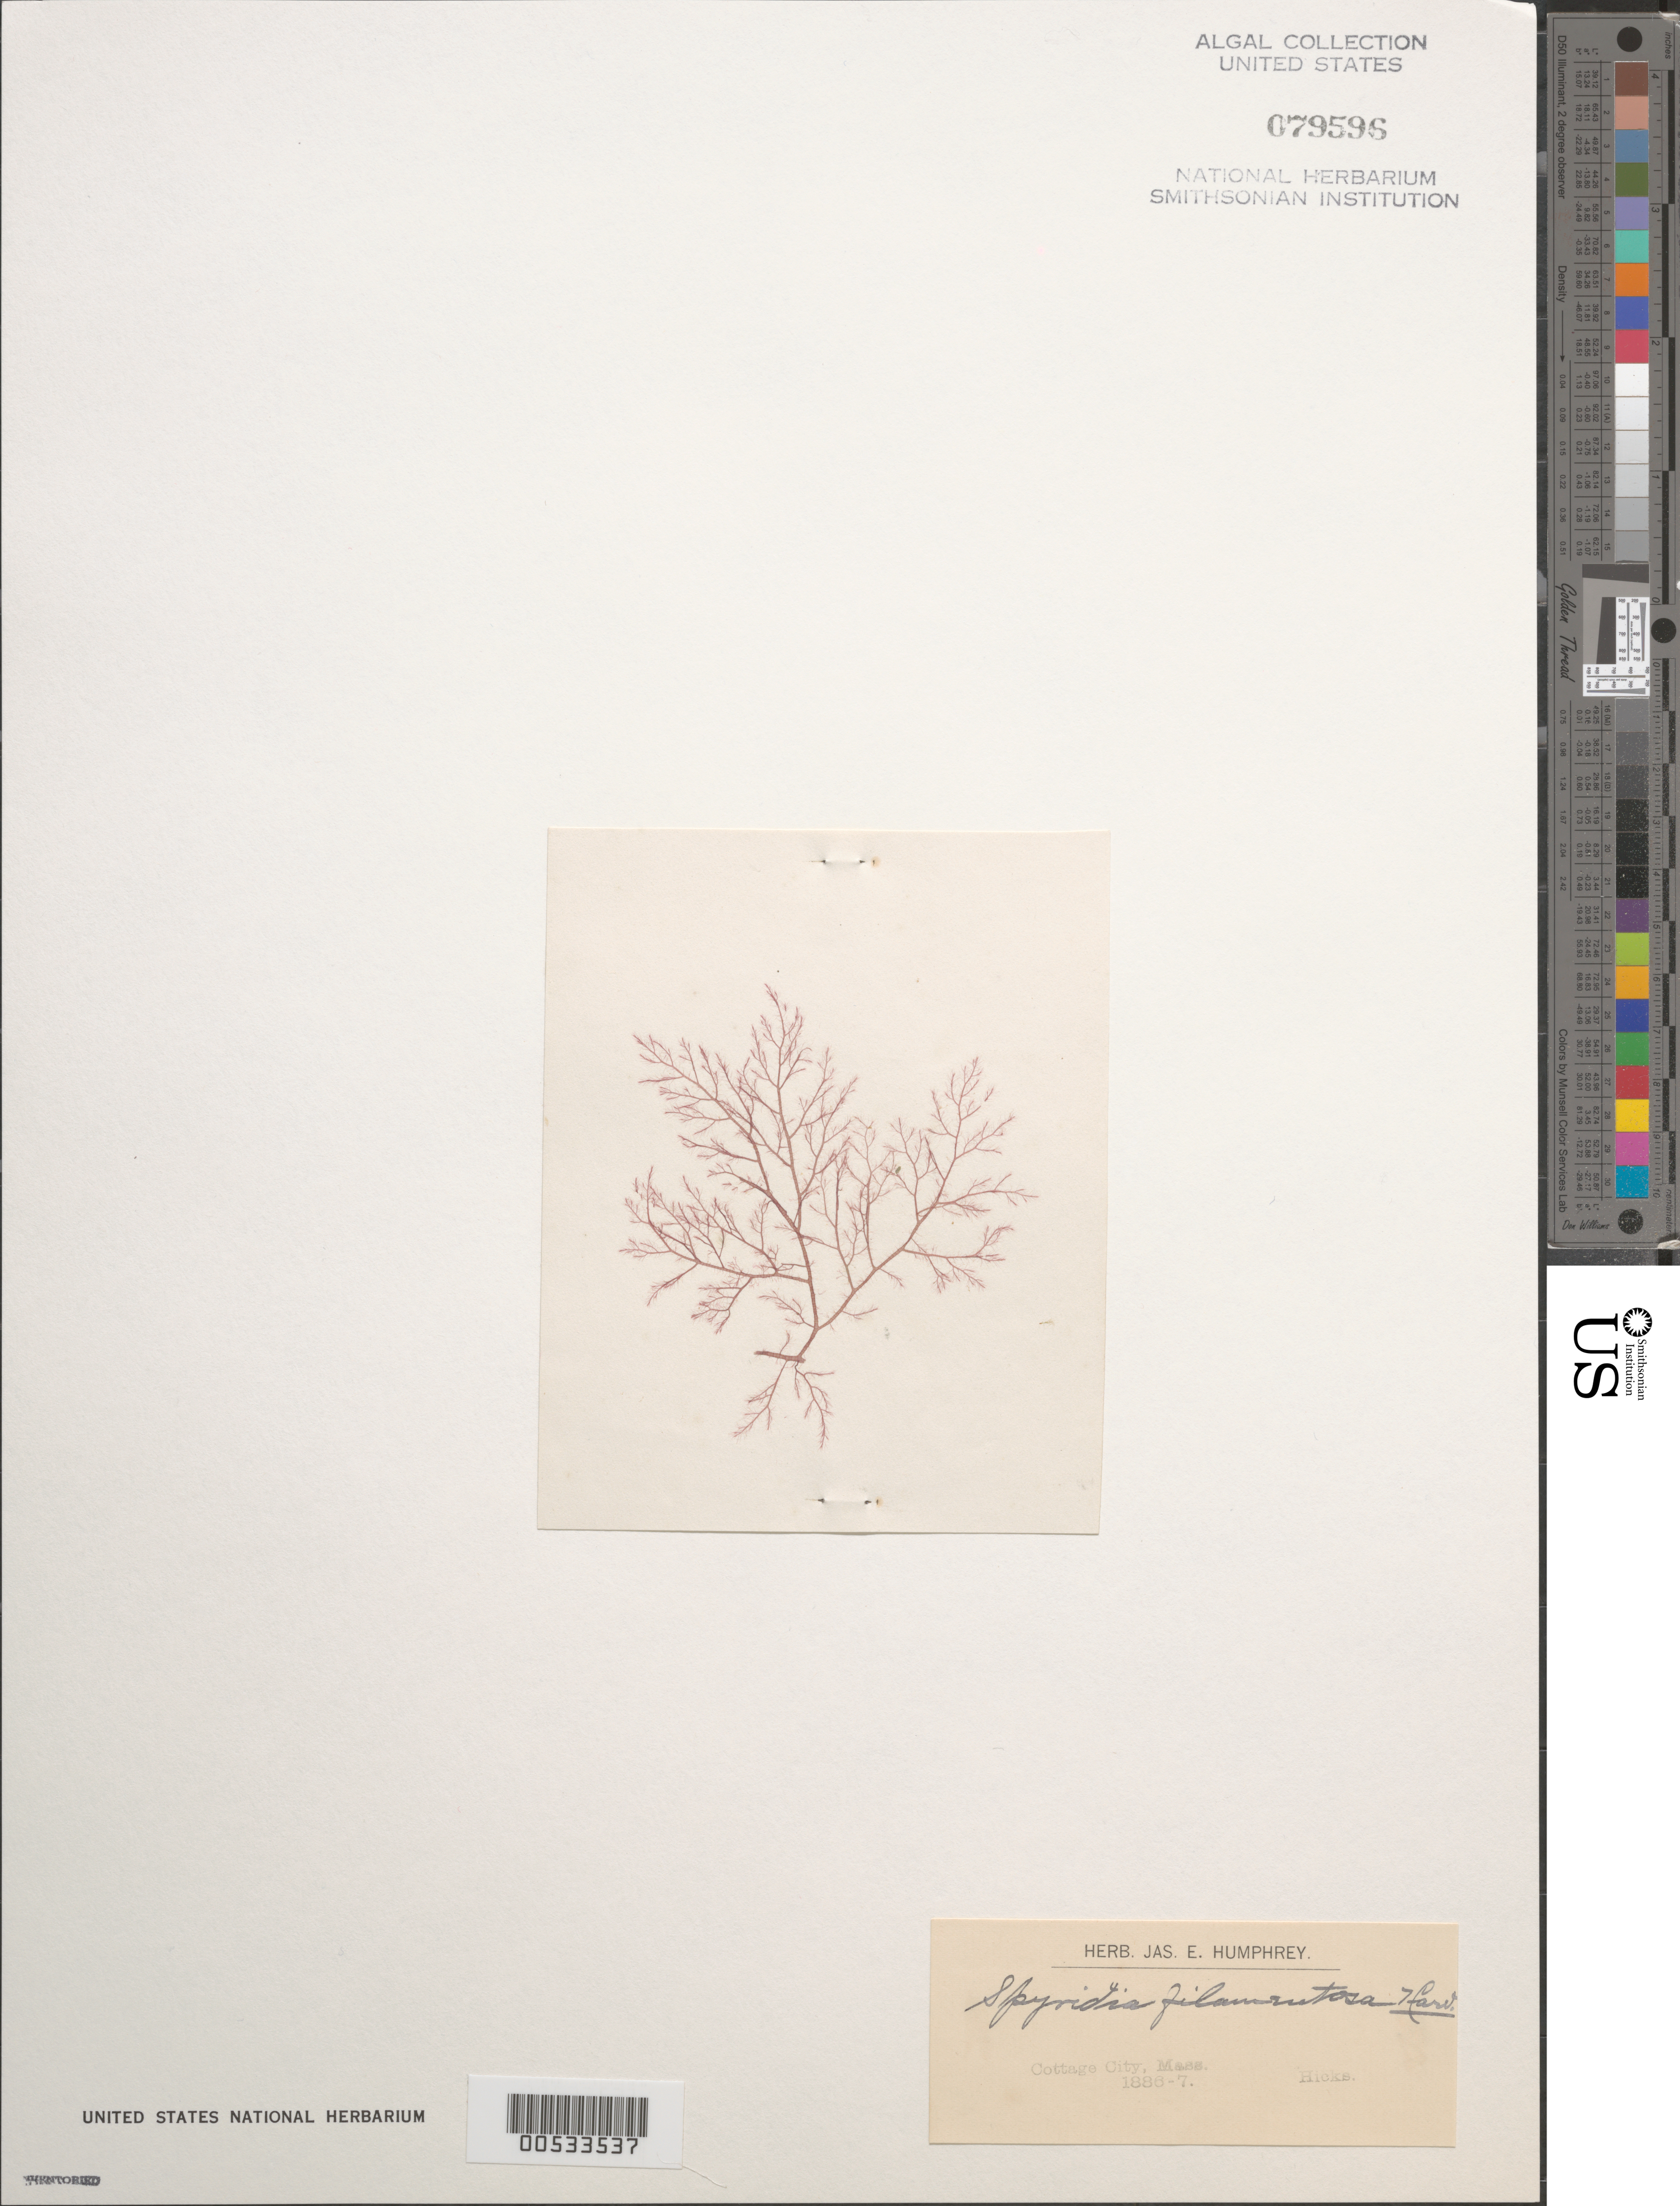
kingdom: Plantae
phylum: Rhodophyta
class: Florideophyceae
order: Ceramiales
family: Spyridiaceae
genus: Spyridia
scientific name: Spyridia filamentosa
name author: (Wulfen) Harv.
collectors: -. Hicks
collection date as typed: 1886 to -- --- 1887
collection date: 1886/1887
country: United States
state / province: Massachusetts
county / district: Dukes County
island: Martha's Vineyard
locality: Cottage City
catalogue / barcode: US 79596